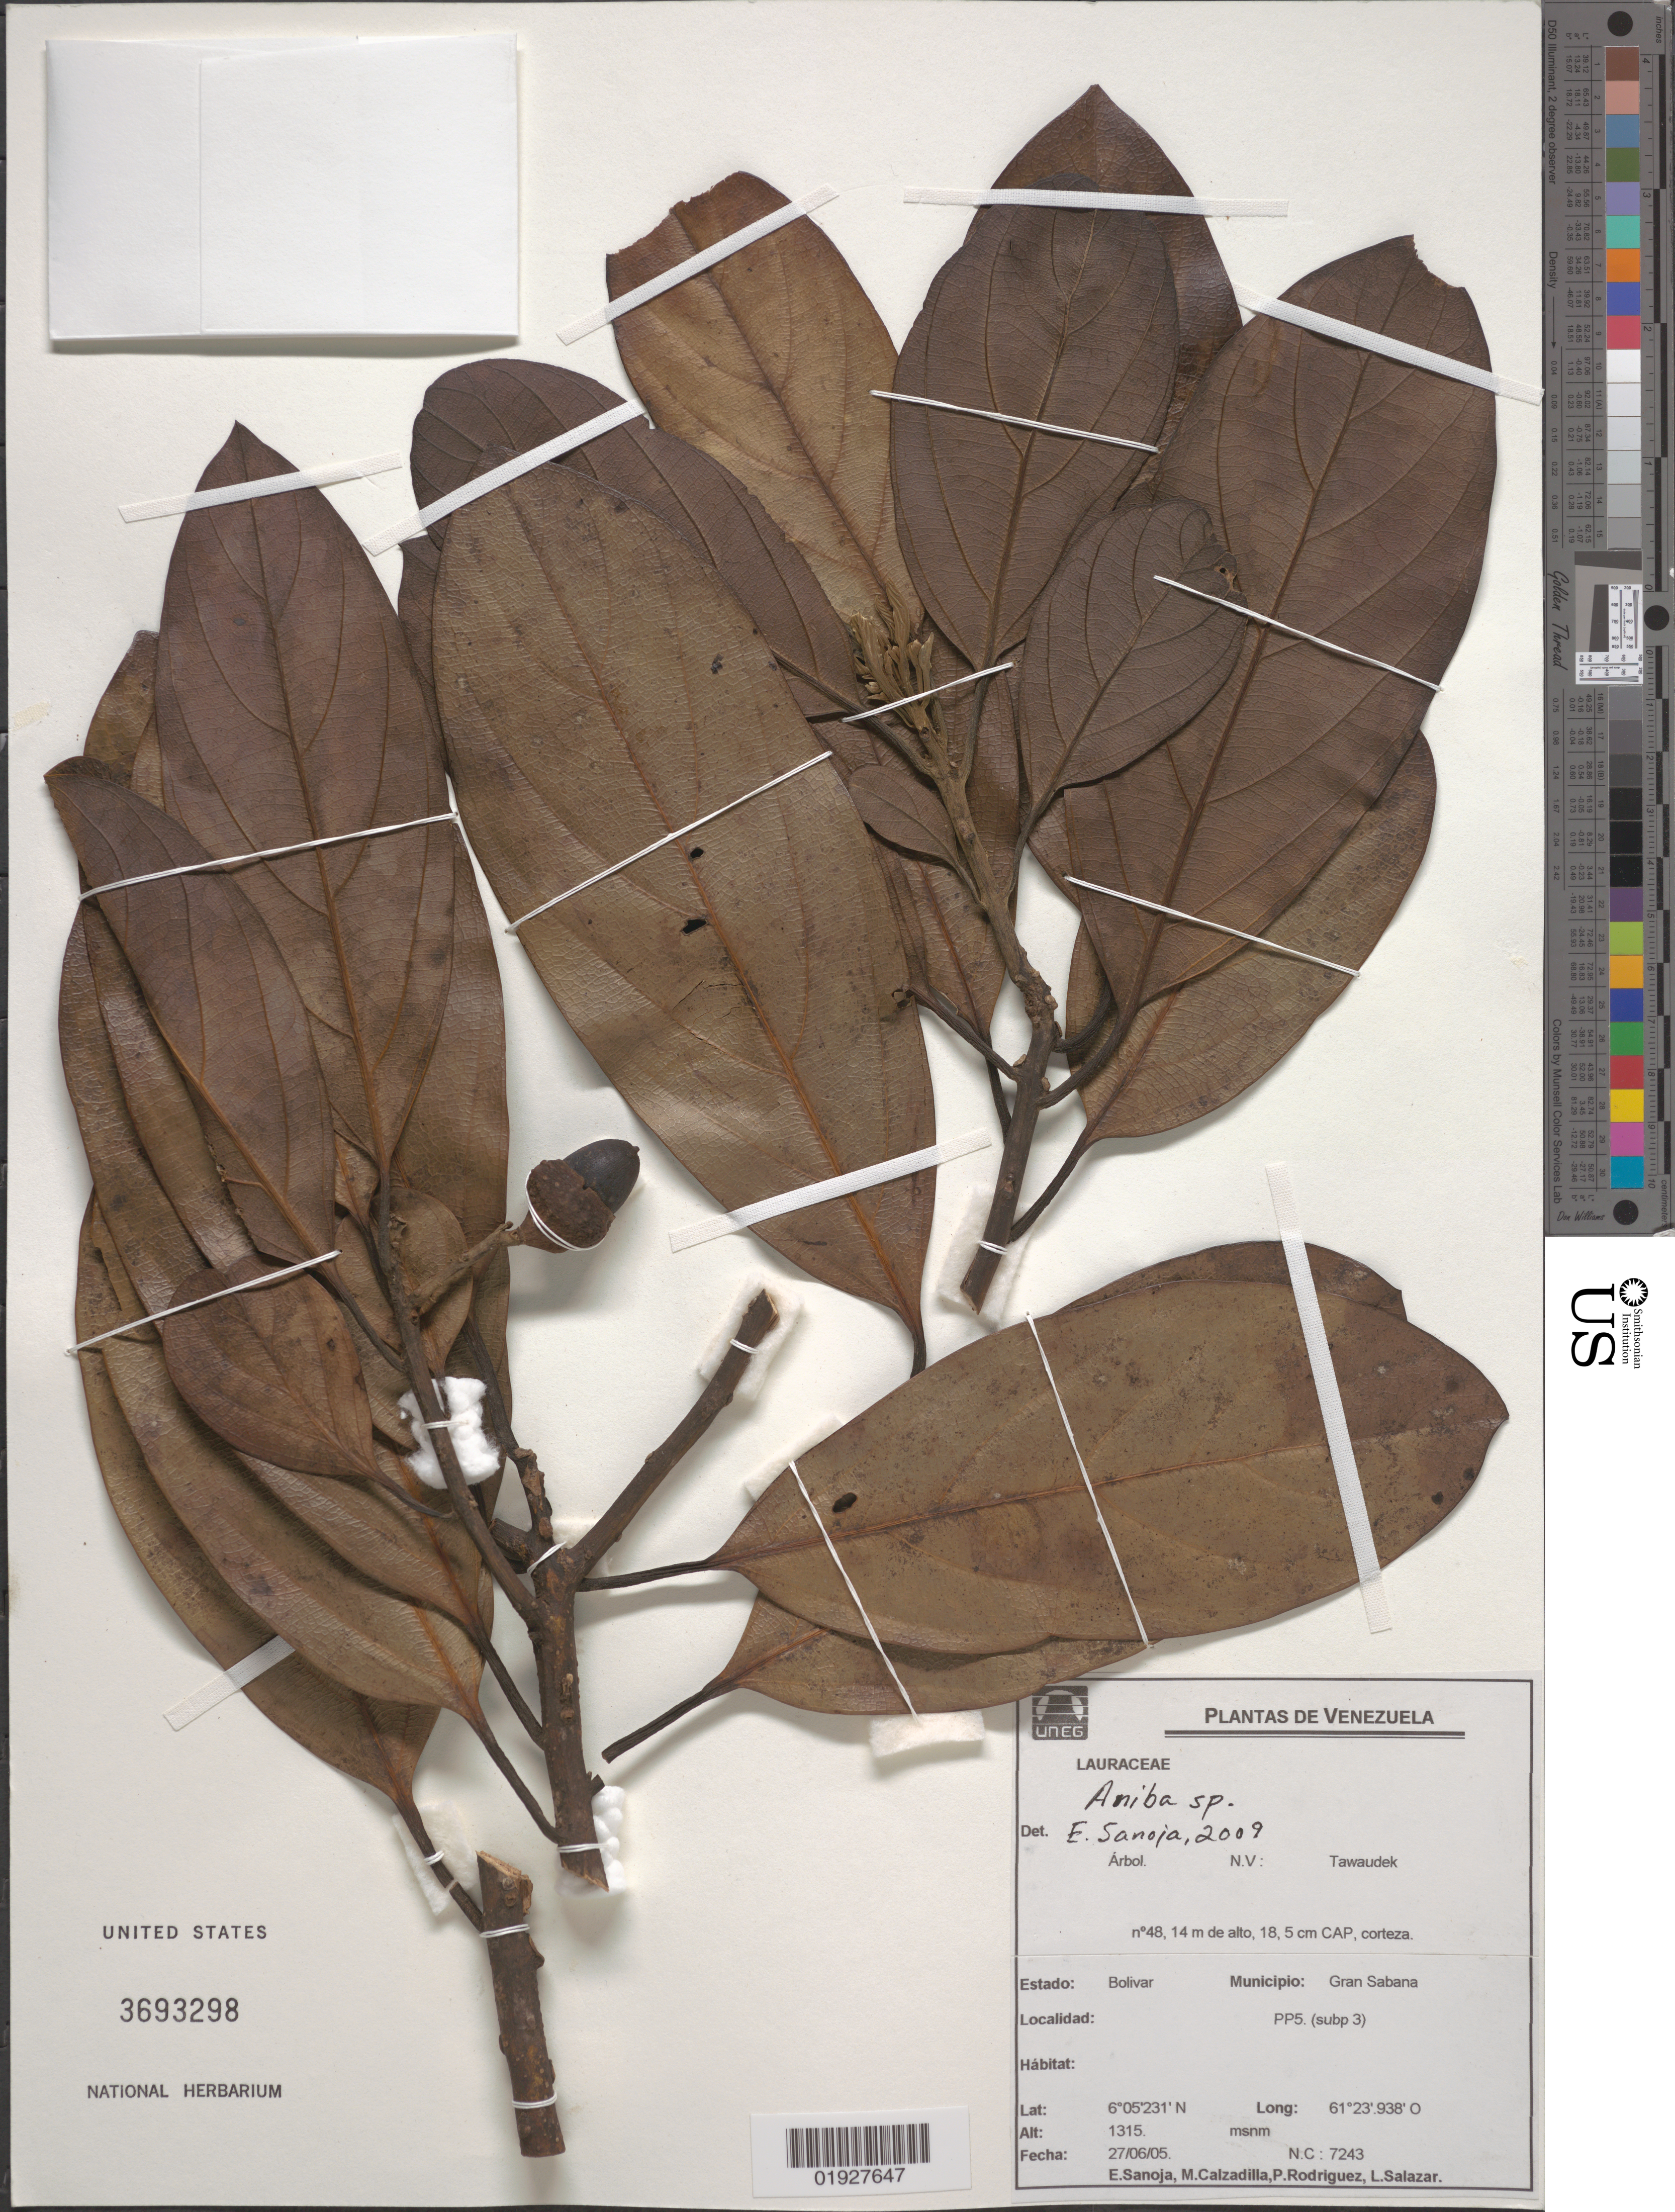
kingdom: Plantae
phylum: Tracheophyta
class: Magnoliopsida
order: Laurales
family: Lauraceae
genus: Aniba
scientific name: Aniba sp.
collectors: E. Sanoja, M. Calzadilla, P. Rodriquez & L. Salazar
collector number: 7243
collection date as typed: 27 June 2005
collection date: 2005-06-27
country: Venezuela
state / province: Bolivar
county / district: Gran Sabana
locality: PP5 (subp 3)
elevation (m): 1315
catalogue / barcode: US 3693298